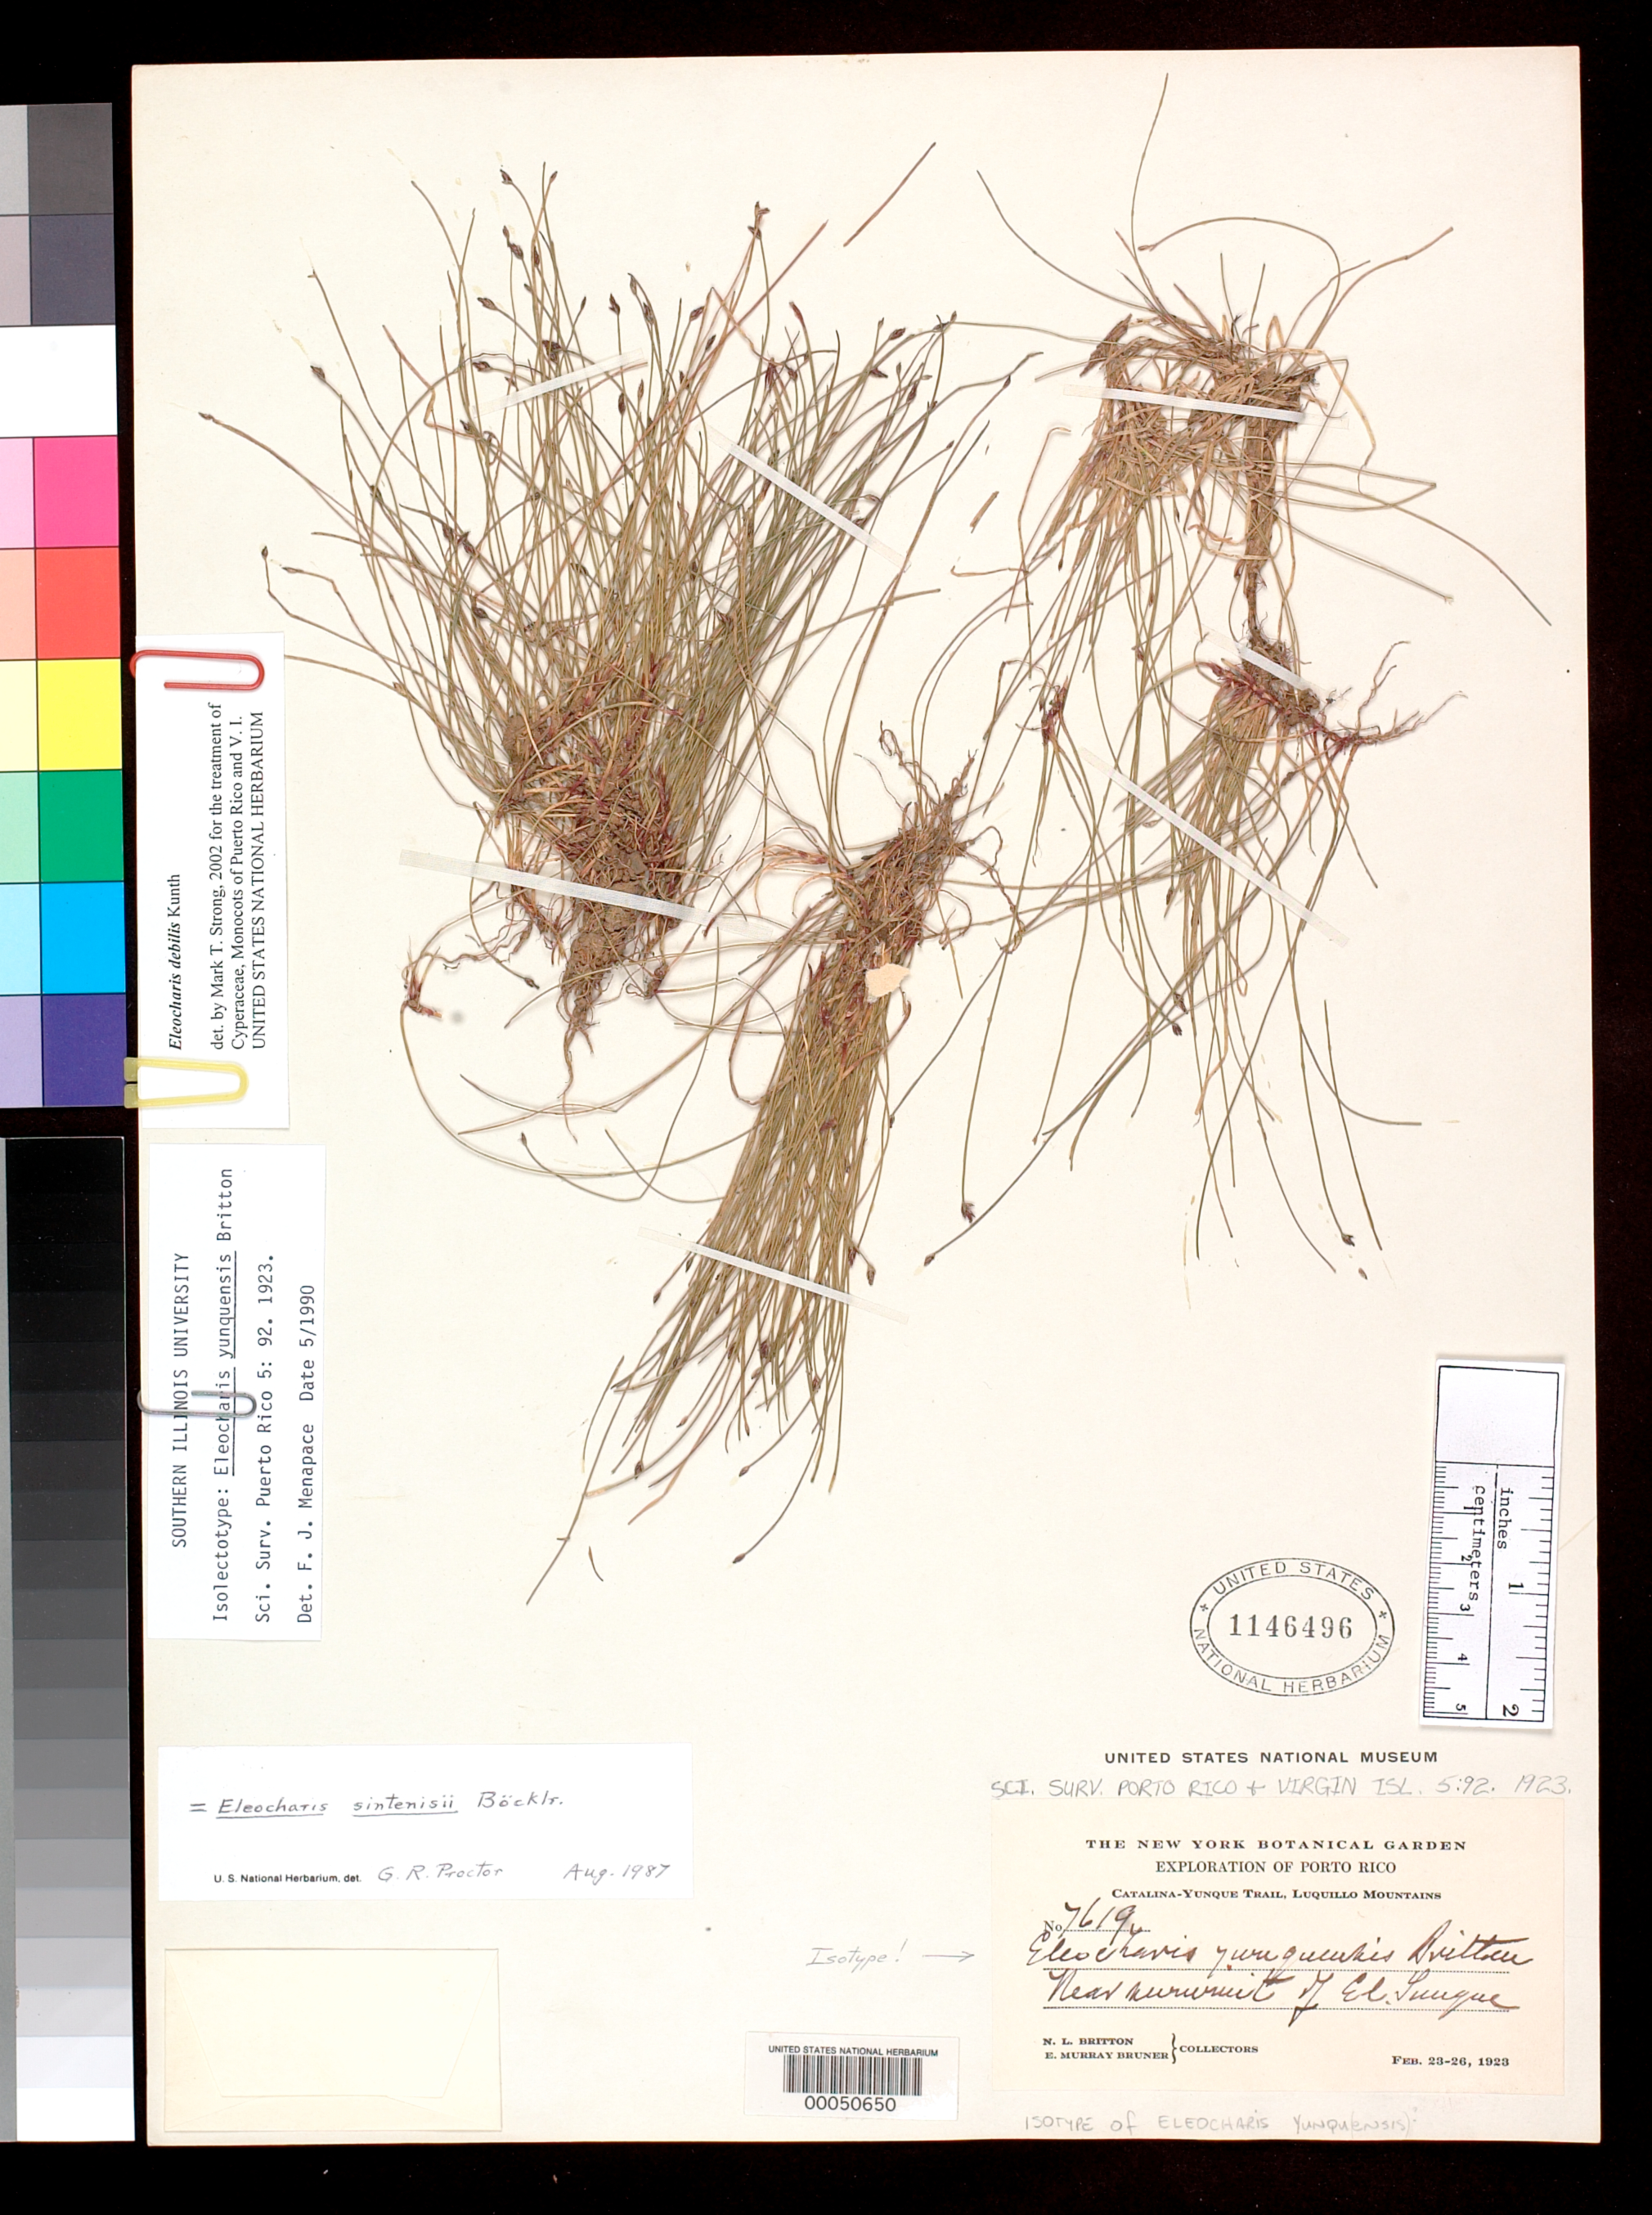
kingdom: Plantae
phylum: Tracheophyta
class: Liliopsida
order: Poales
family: Cyperaceae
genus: Eleocharis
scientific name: Eleocharis yunquensis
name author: Britton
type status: Isolectotype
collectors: N. Britton & E. Bruner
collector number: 7619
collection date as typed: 23 Feb 1923 to 26 Feb 1923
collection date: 1923-02-23/1923-02-26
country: Puerto Rico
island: Greater Antilles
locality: Catalina-Yunque trail, Luquillo Mountains, near summit of El Yunque.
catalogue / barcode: US 1146496